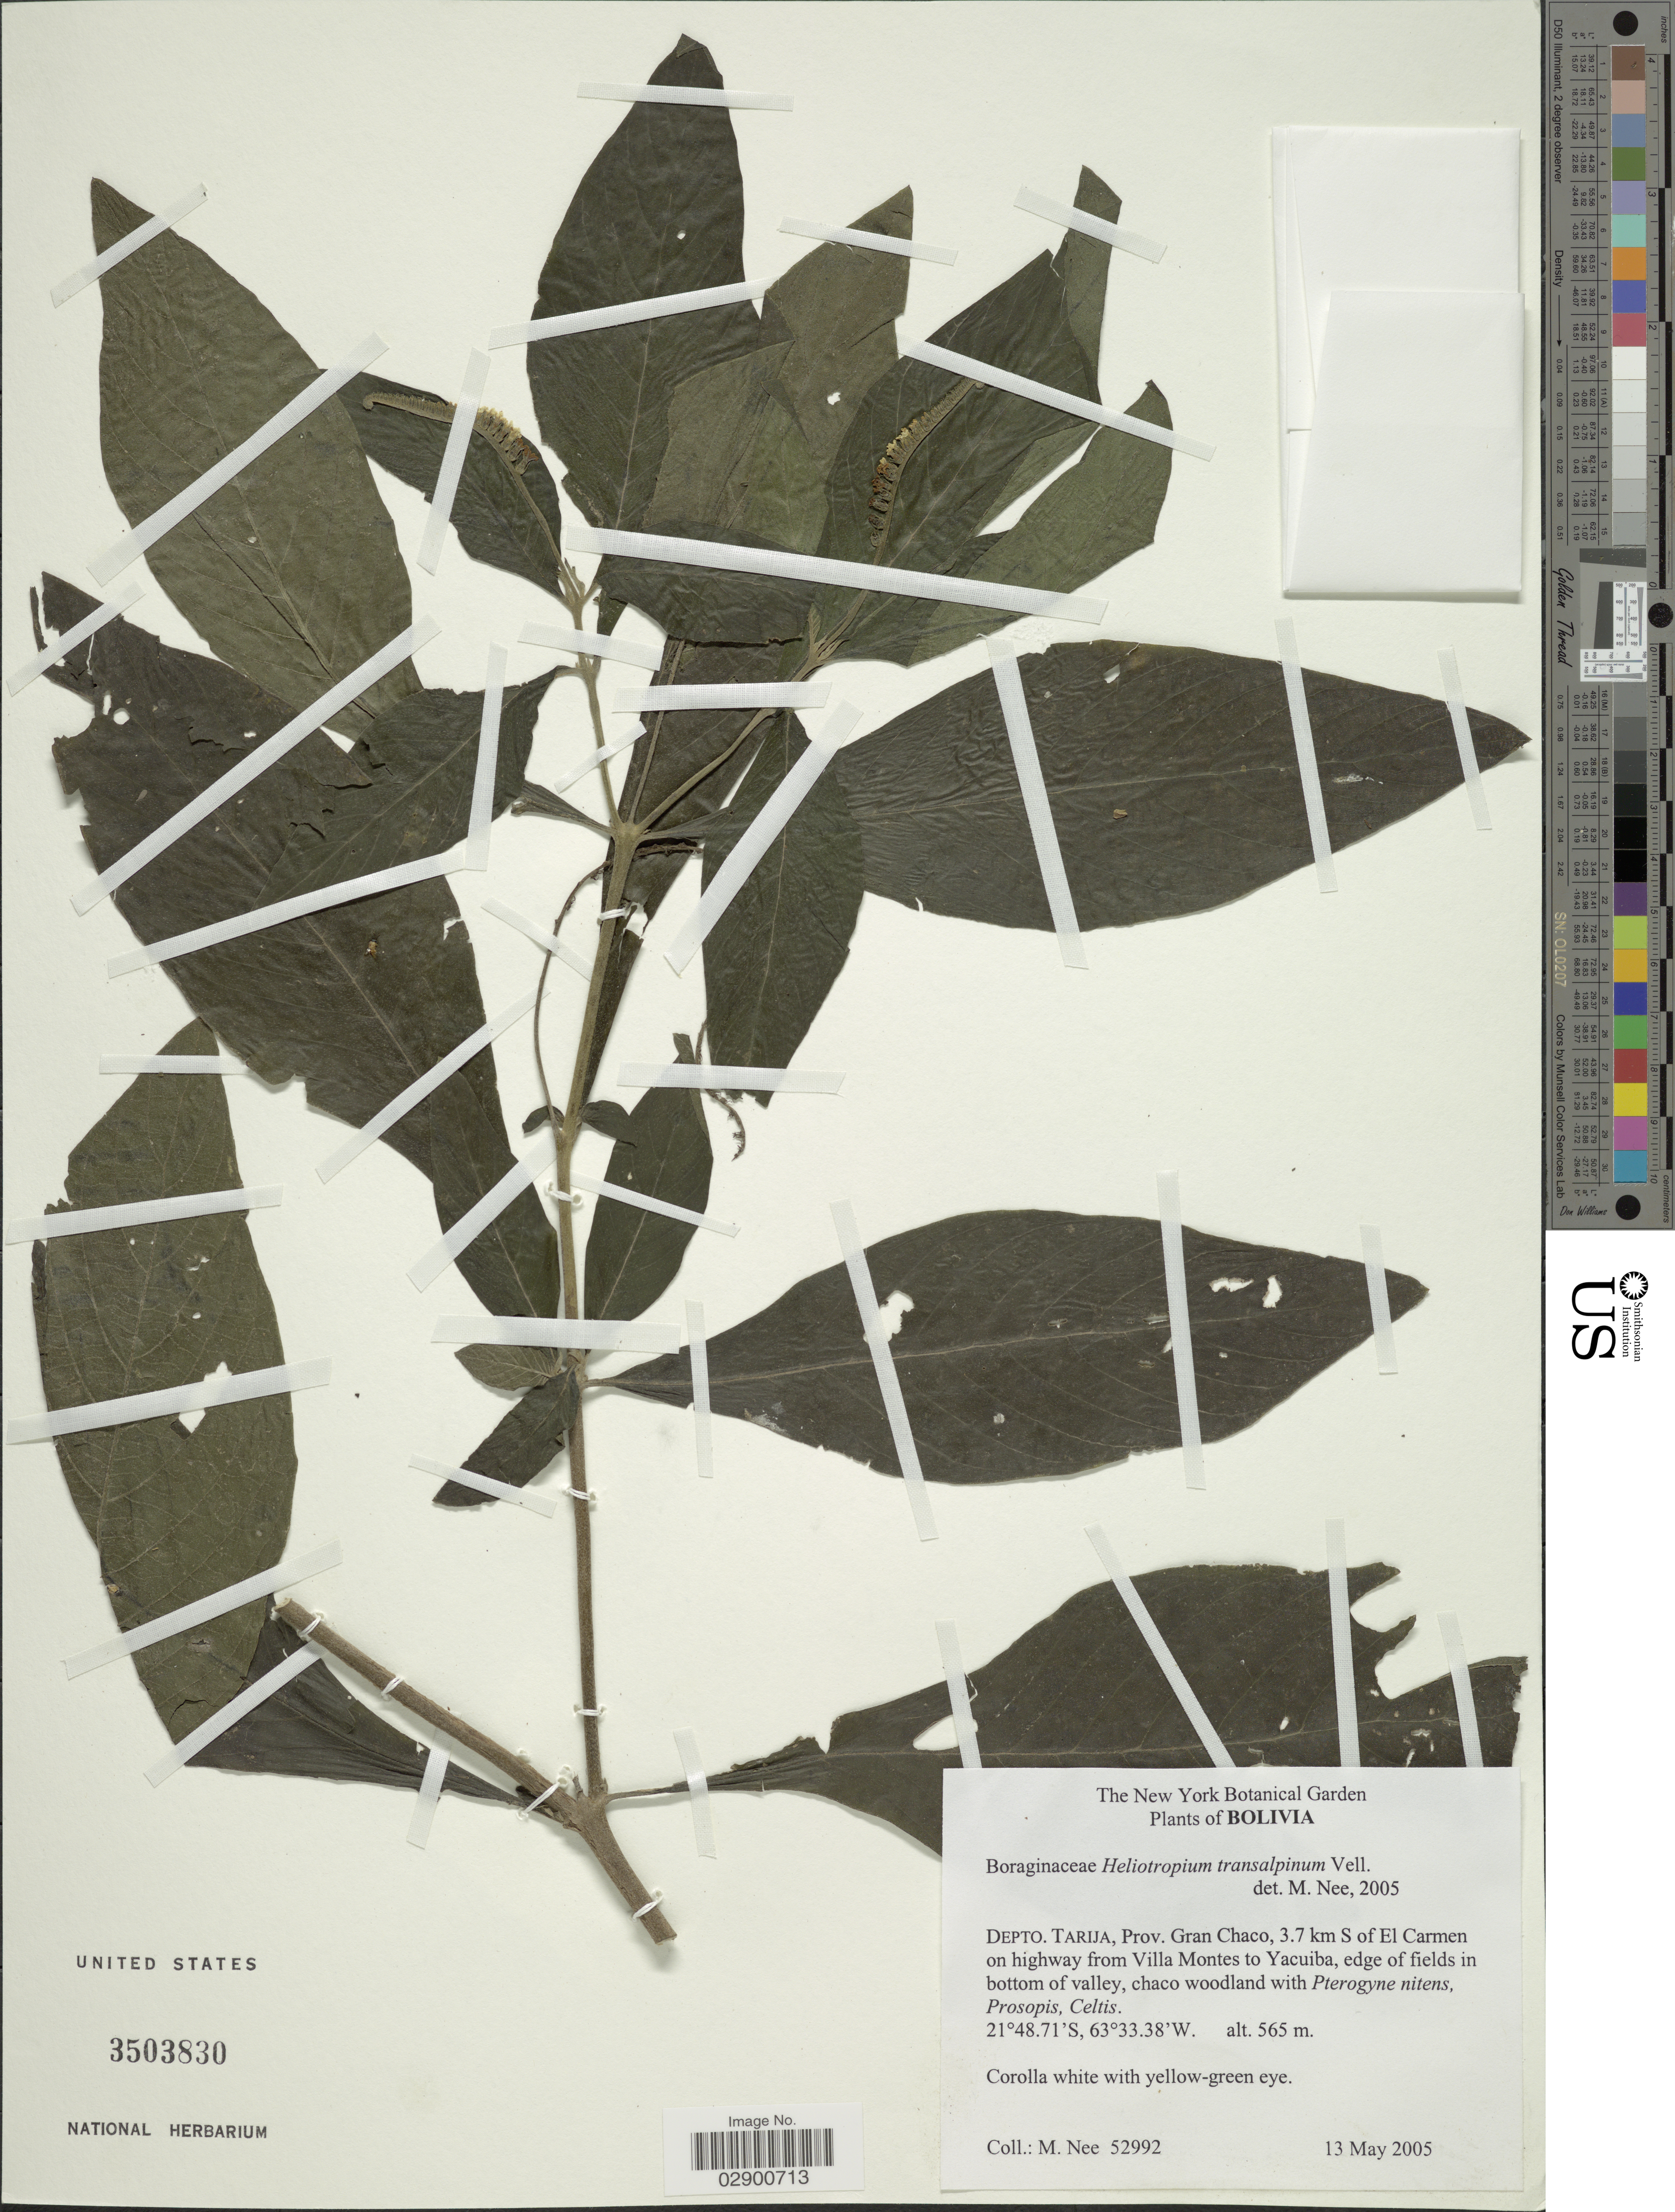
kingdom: Plantae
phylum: Tracheophyta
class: Magnoliopsida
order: Boraginales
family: Heliotropiaceae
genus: Heliotropium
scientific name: Heliotropium transalpinum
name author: Vell.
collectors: M. Nee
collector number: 52992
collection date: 2005-05-13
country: Bolivia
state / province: Tarija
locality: Prov. Gran chaco, 3.7 km S of El Carmen on highway from Villa Montes to Yacuiba.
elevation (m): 565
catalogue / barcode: US 3503830